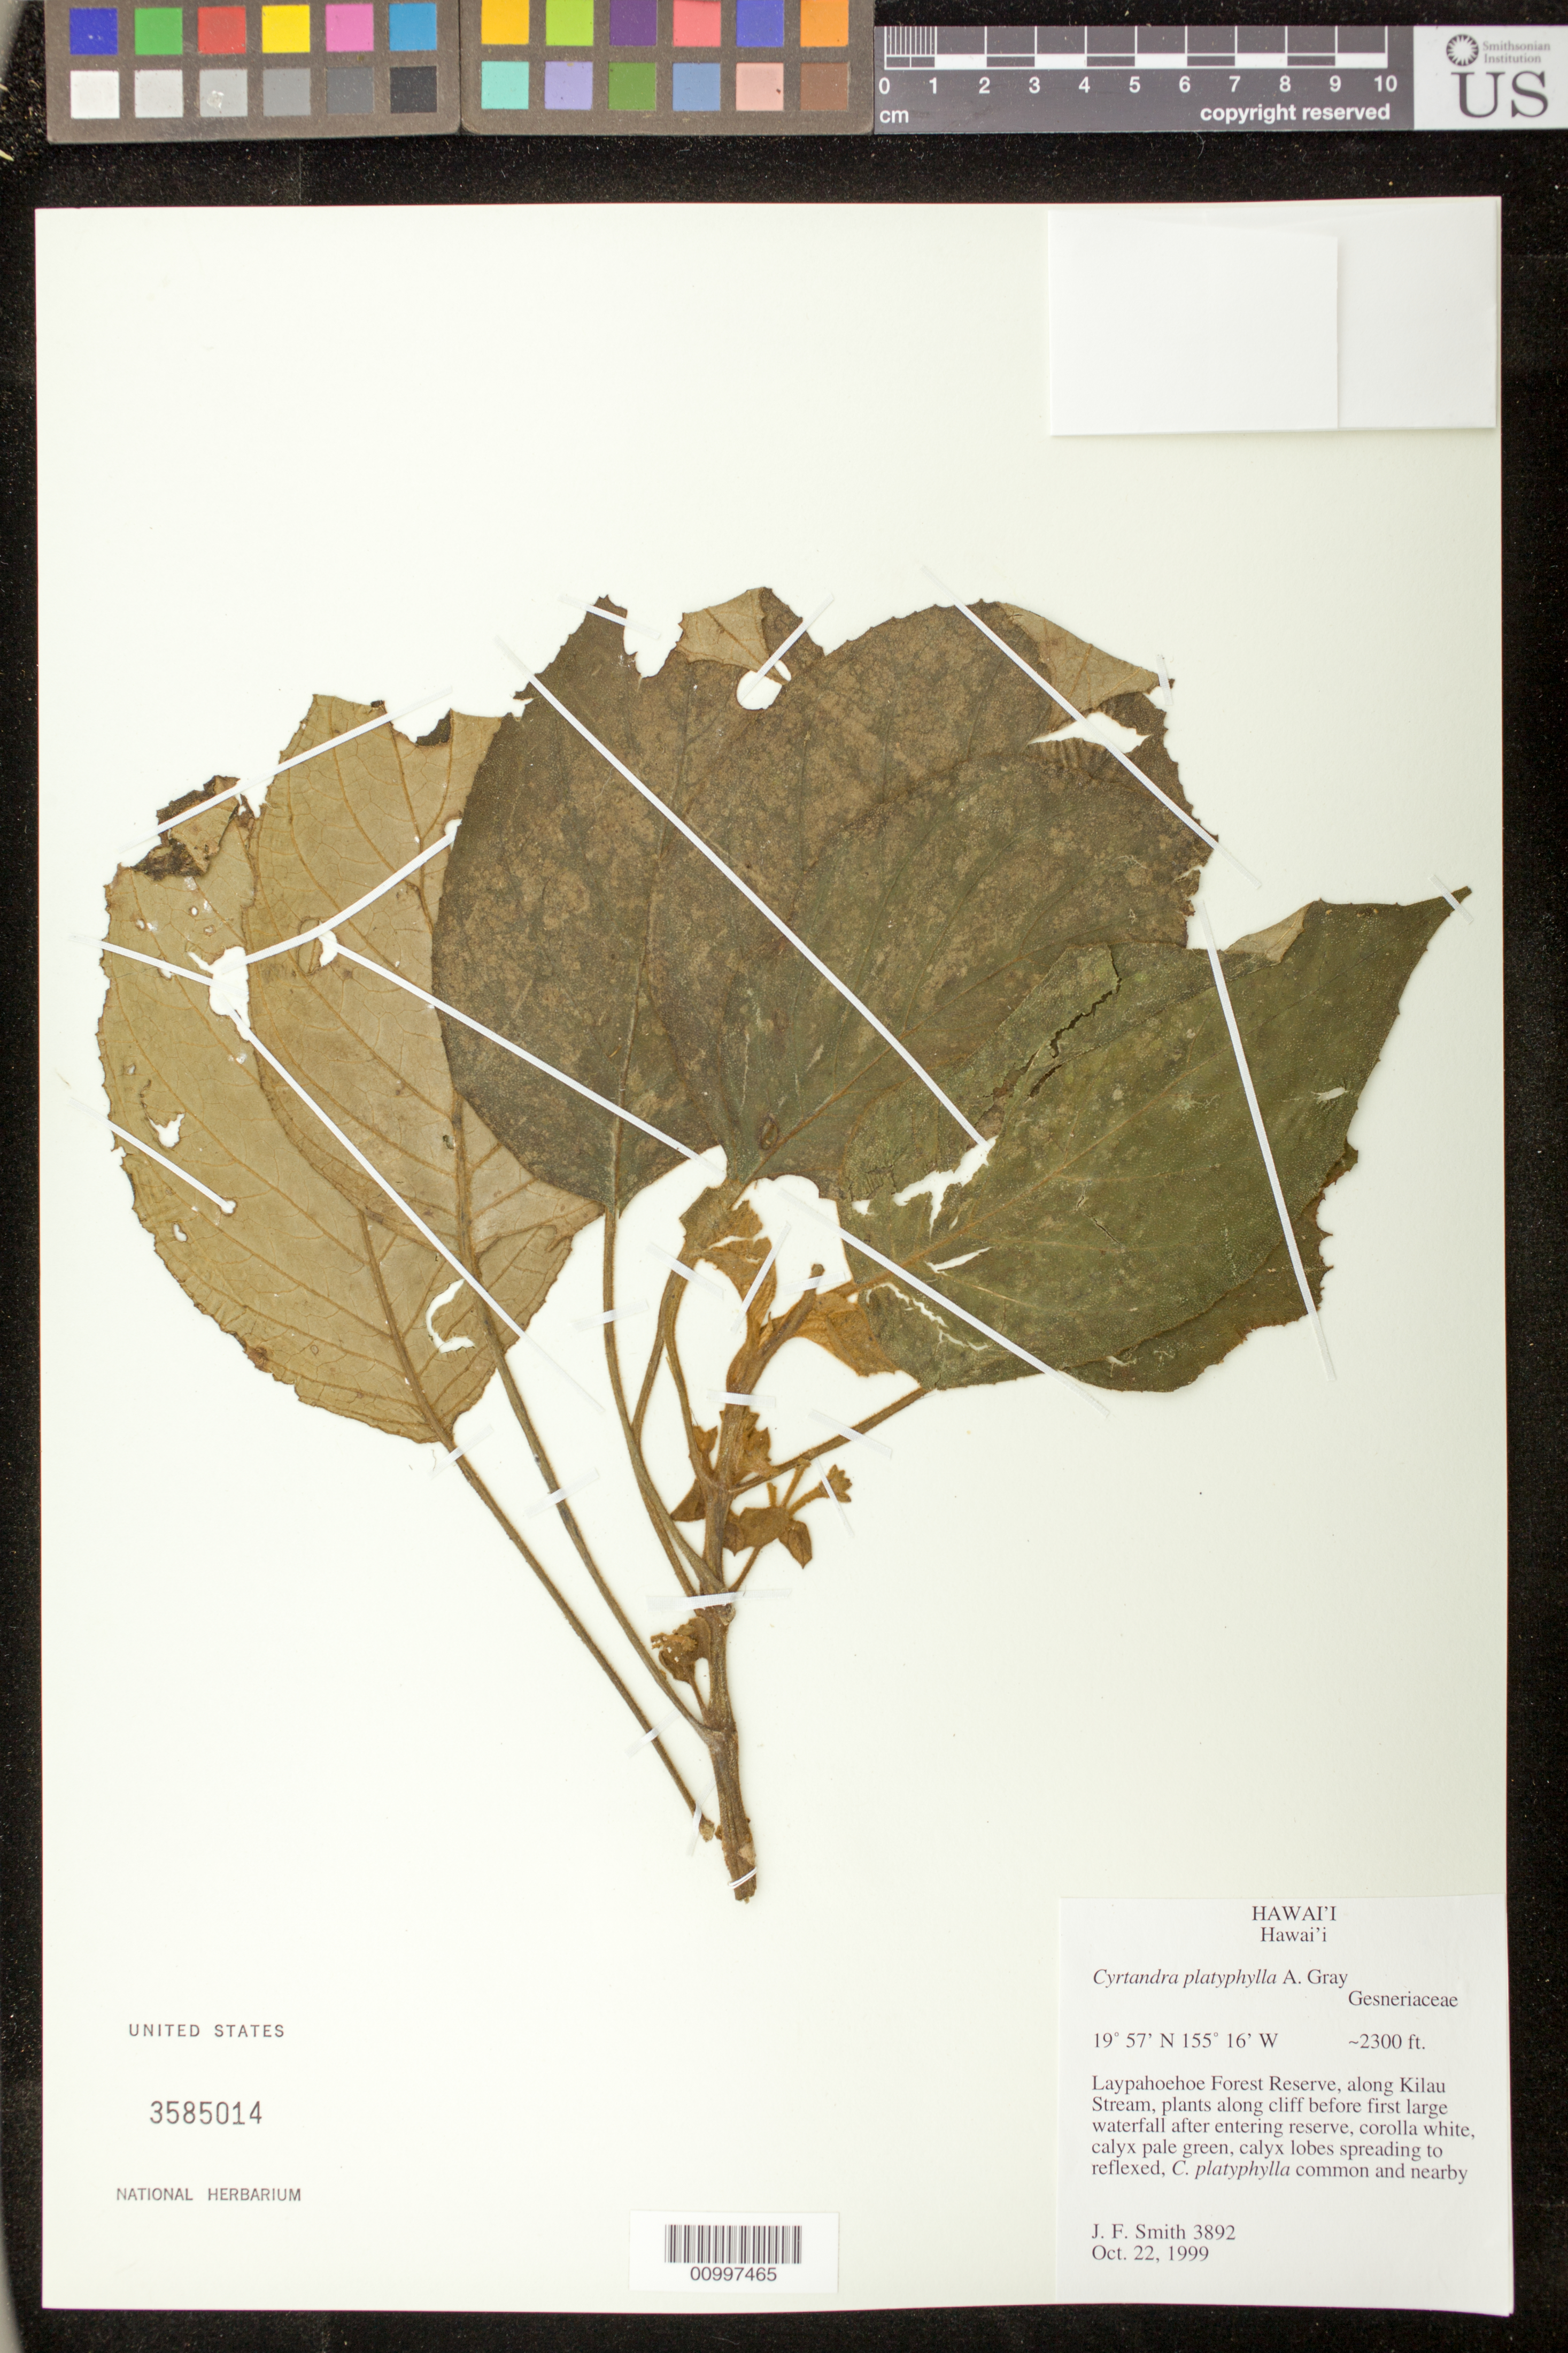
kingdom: Plantae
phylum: Tracheophyta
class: Magnoliopsida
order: Lamiales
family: Gesneriaceae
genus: Cyrtandra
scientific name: Cyrtandra platyphylla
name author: A. Gray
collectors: J. F. Smith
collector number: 3892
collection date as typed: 22 Oct 1999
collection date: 1999-10-22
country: United States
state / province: Hawaii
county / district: Hawaii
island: Hawaii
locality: Laupahoehoe Forest Reserve, along Kilau Stream, plants along cliff before first large waterfall after entering reserve.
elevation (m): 700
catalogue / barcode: US 385014